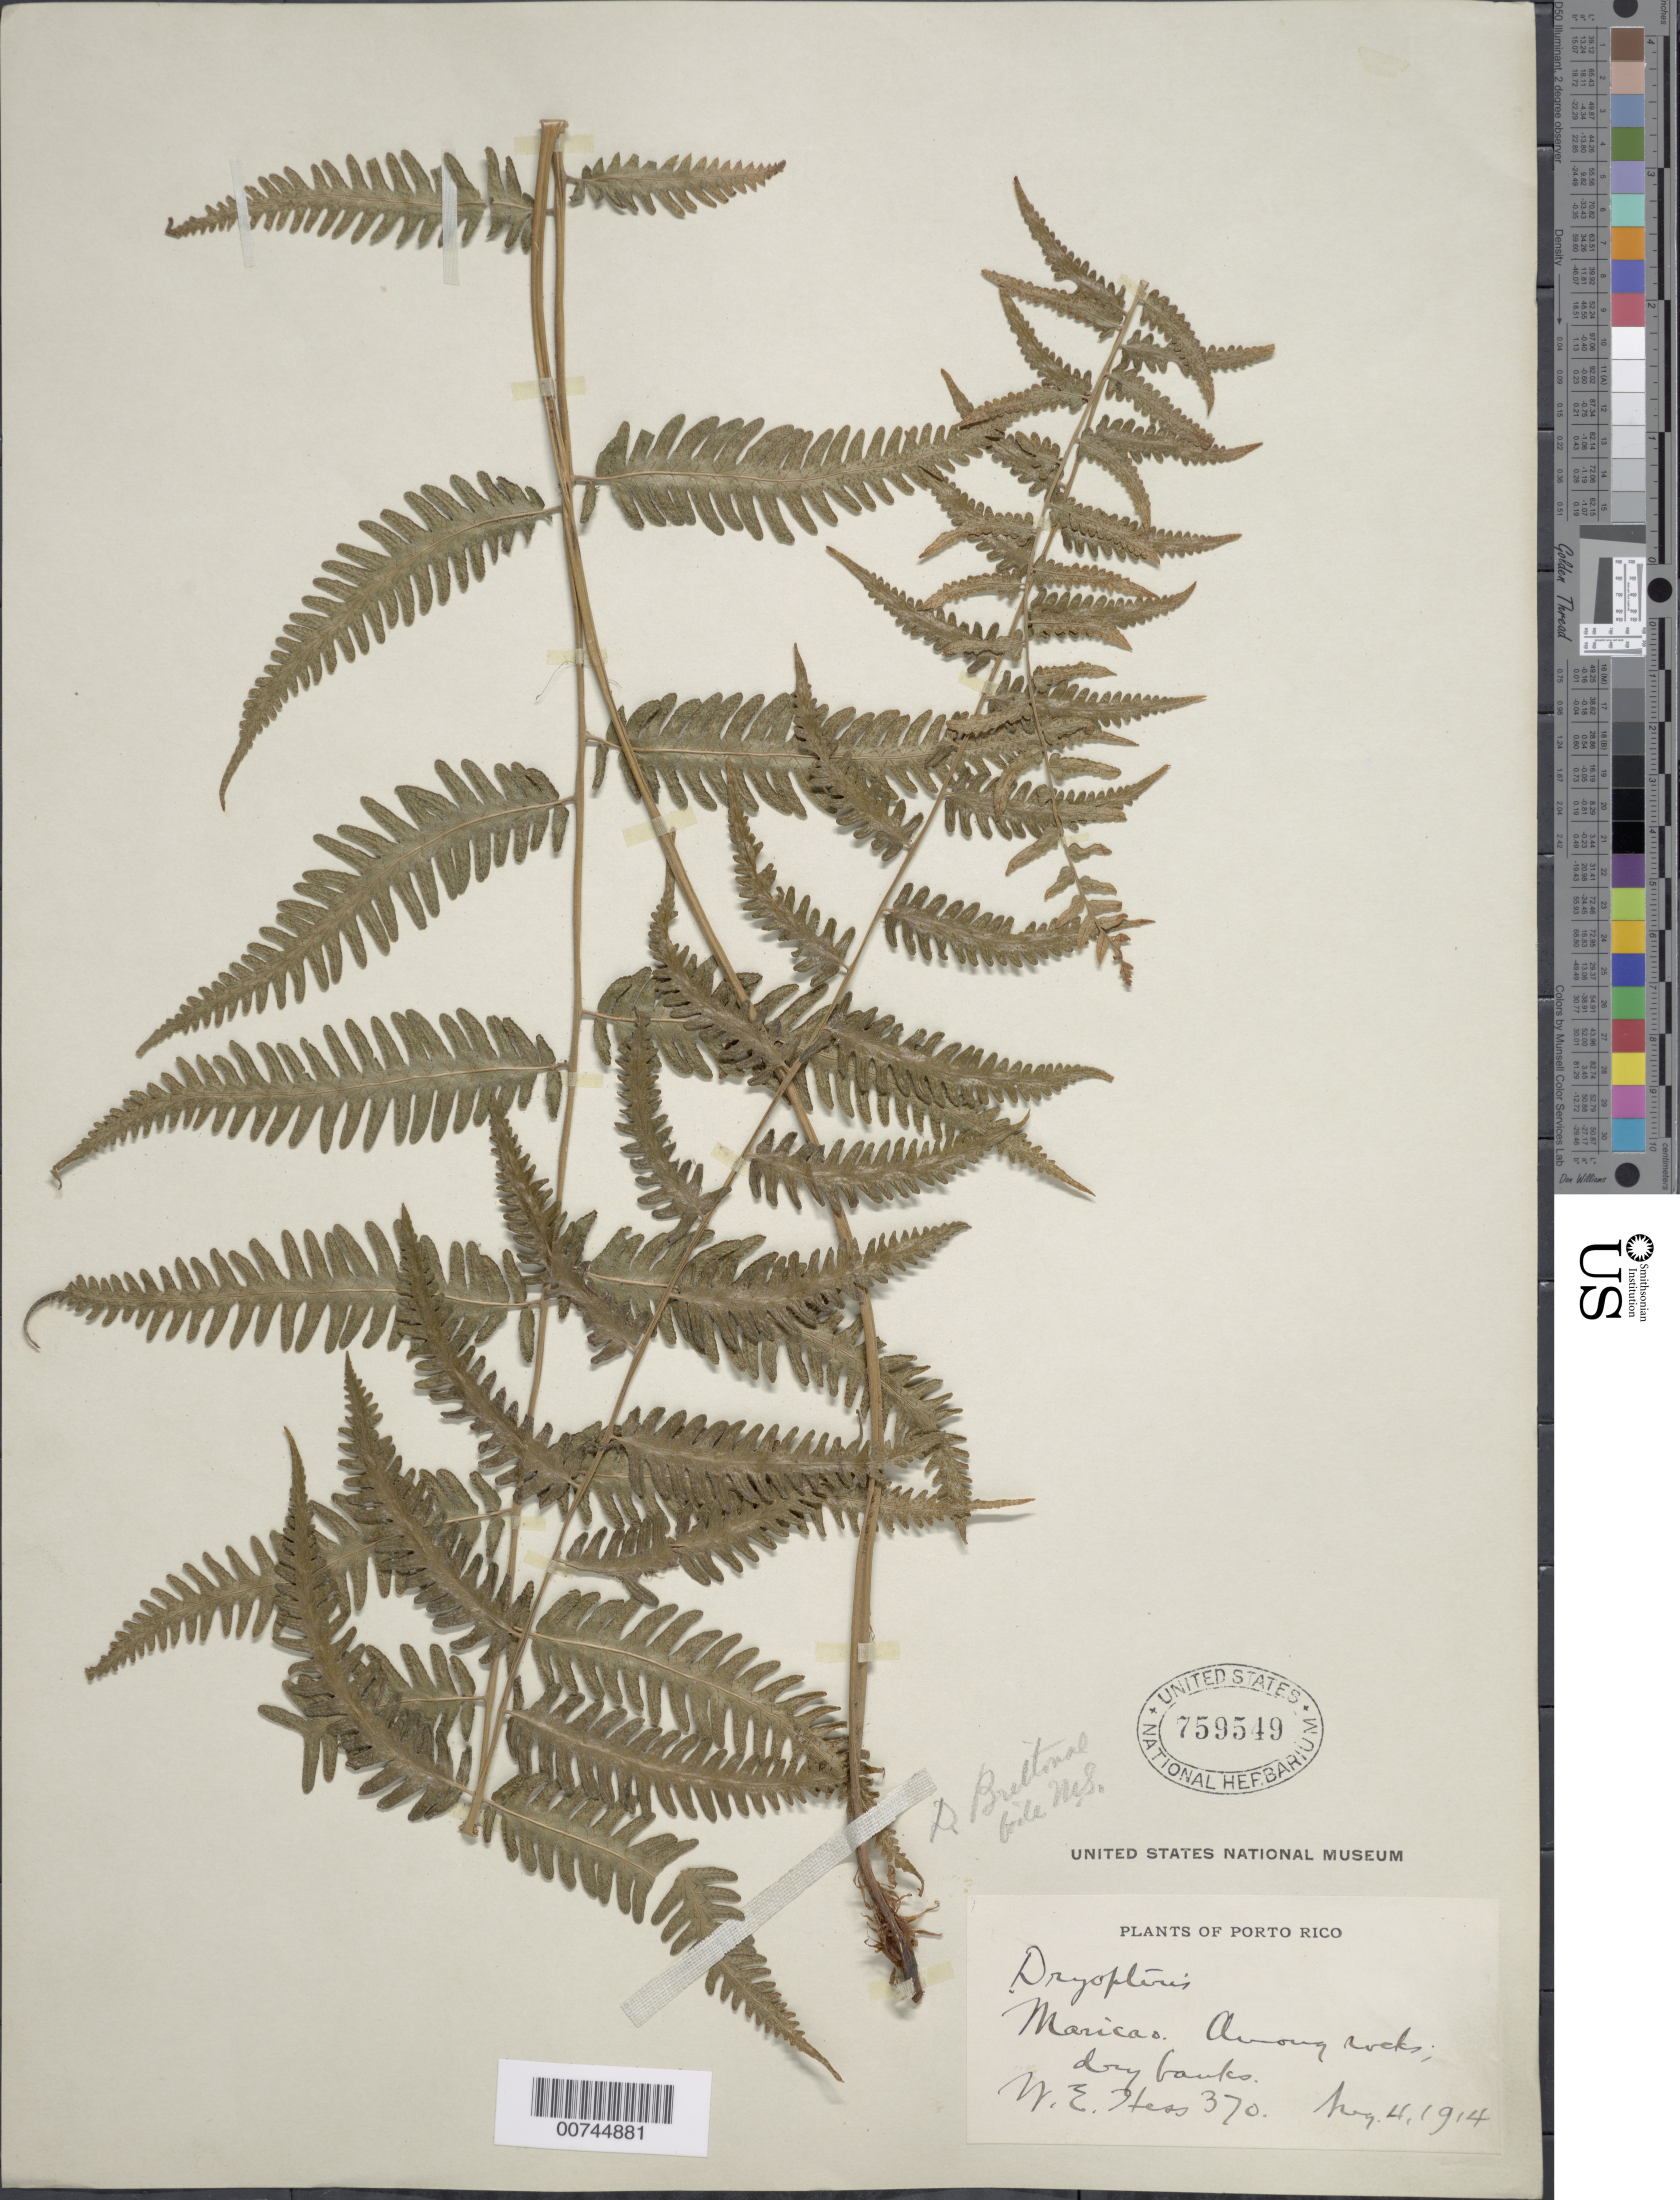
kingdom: Plantae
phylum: Tracheophyta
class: Polypodiopsida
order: Polypodiales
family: Thelypteridaceae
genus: Goniopteris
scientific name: Goniopteris brittonae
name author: (Slosson ex Maxon) Ching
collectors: W. Hess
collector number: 370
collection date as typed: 04 Aug 1914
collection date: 1914-08-04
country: Puerto Rico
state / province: Maricao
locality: Maricao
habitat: Among rocks, dry banks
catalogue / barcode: US 759549